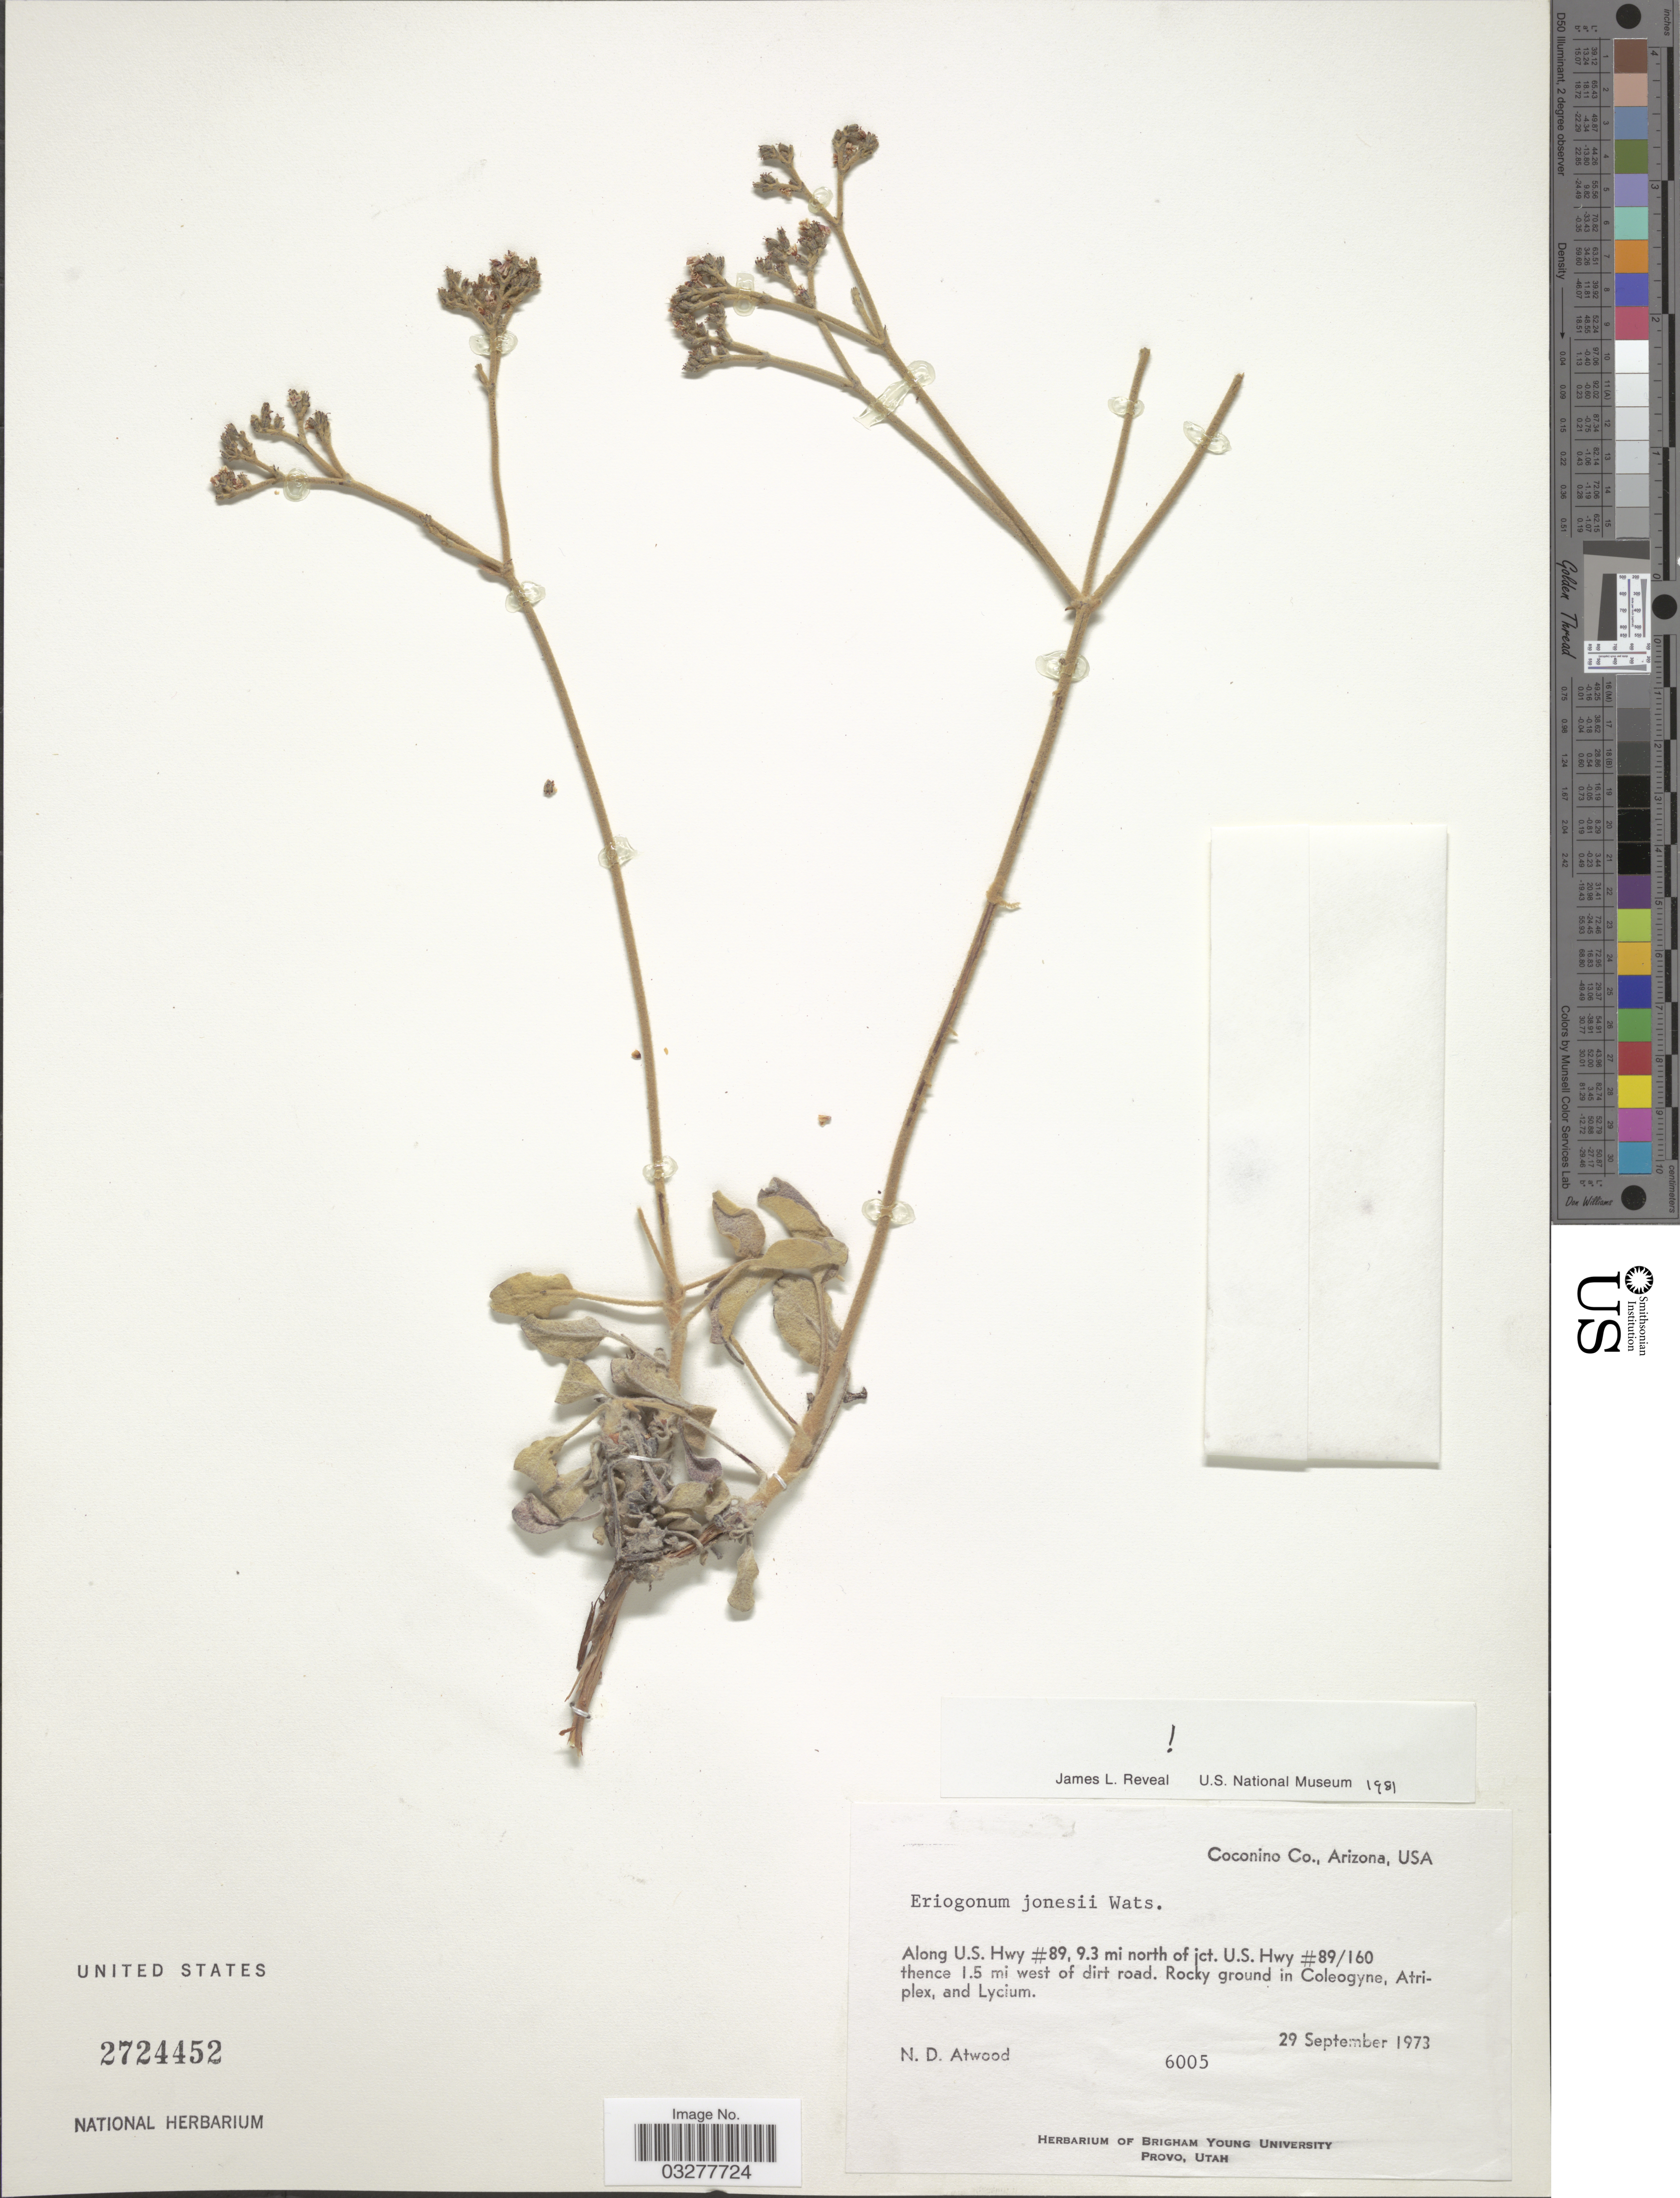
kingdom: Plantae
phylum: Tracheophyta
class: Magnoliopsida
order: Caryophyllales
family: Polygonaceae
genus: Eriogonum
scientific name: Eriogonum jonesii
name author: S. Watson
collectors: N. Atwood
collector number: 6005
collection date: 1973-09-29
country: United States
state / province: Arizona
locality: Coconino Co., USA. Along U.S. Hwy #89, 9.3 mi north of jct. U.S. Hwy #89/160 thence 1.5 mi west of dirt road.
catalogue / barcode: US 2724452